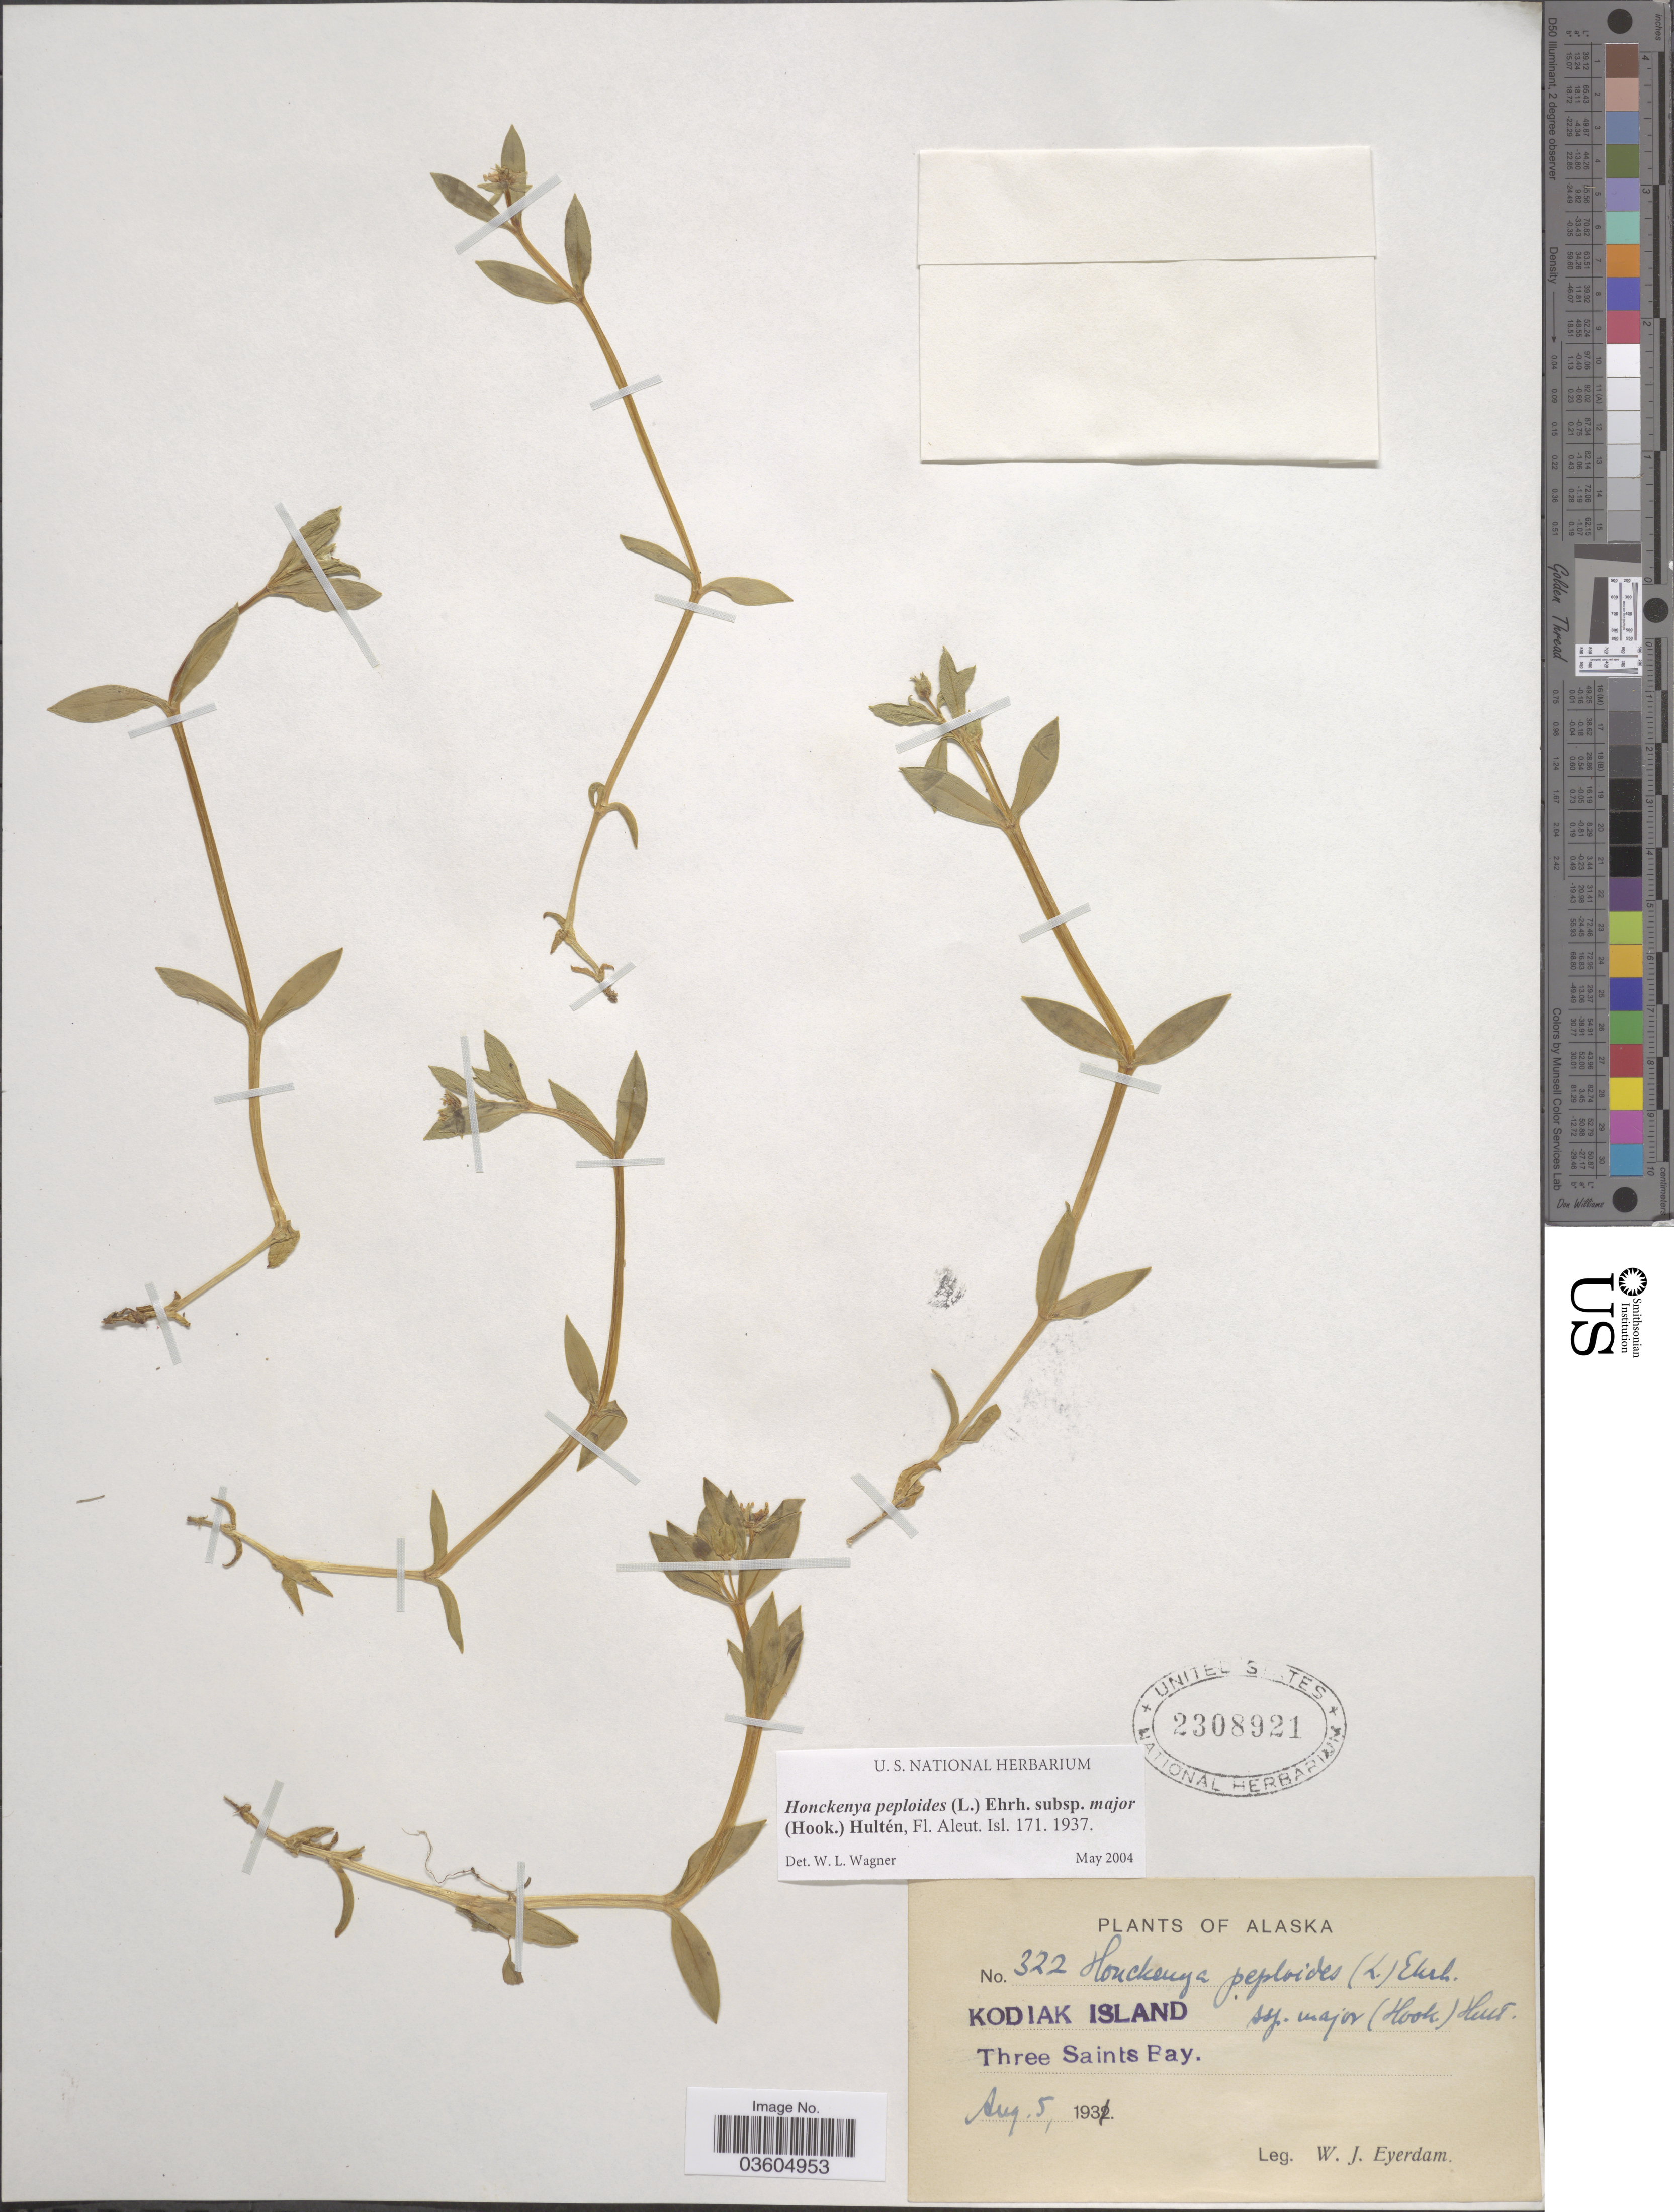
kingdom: Plantae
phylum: Tracheophyta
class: Magnoliopsida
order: Caryophyllales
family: Caryophyllaceae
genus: Honckenya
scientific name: Honckenya peploides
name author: (L.) Ehrh.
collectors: W. J. Eyerdam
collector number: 322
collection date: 1931-08-05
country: United States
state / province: Alaska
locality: Kodiak Island. Three Saints Bay.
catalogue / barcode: US 2308921